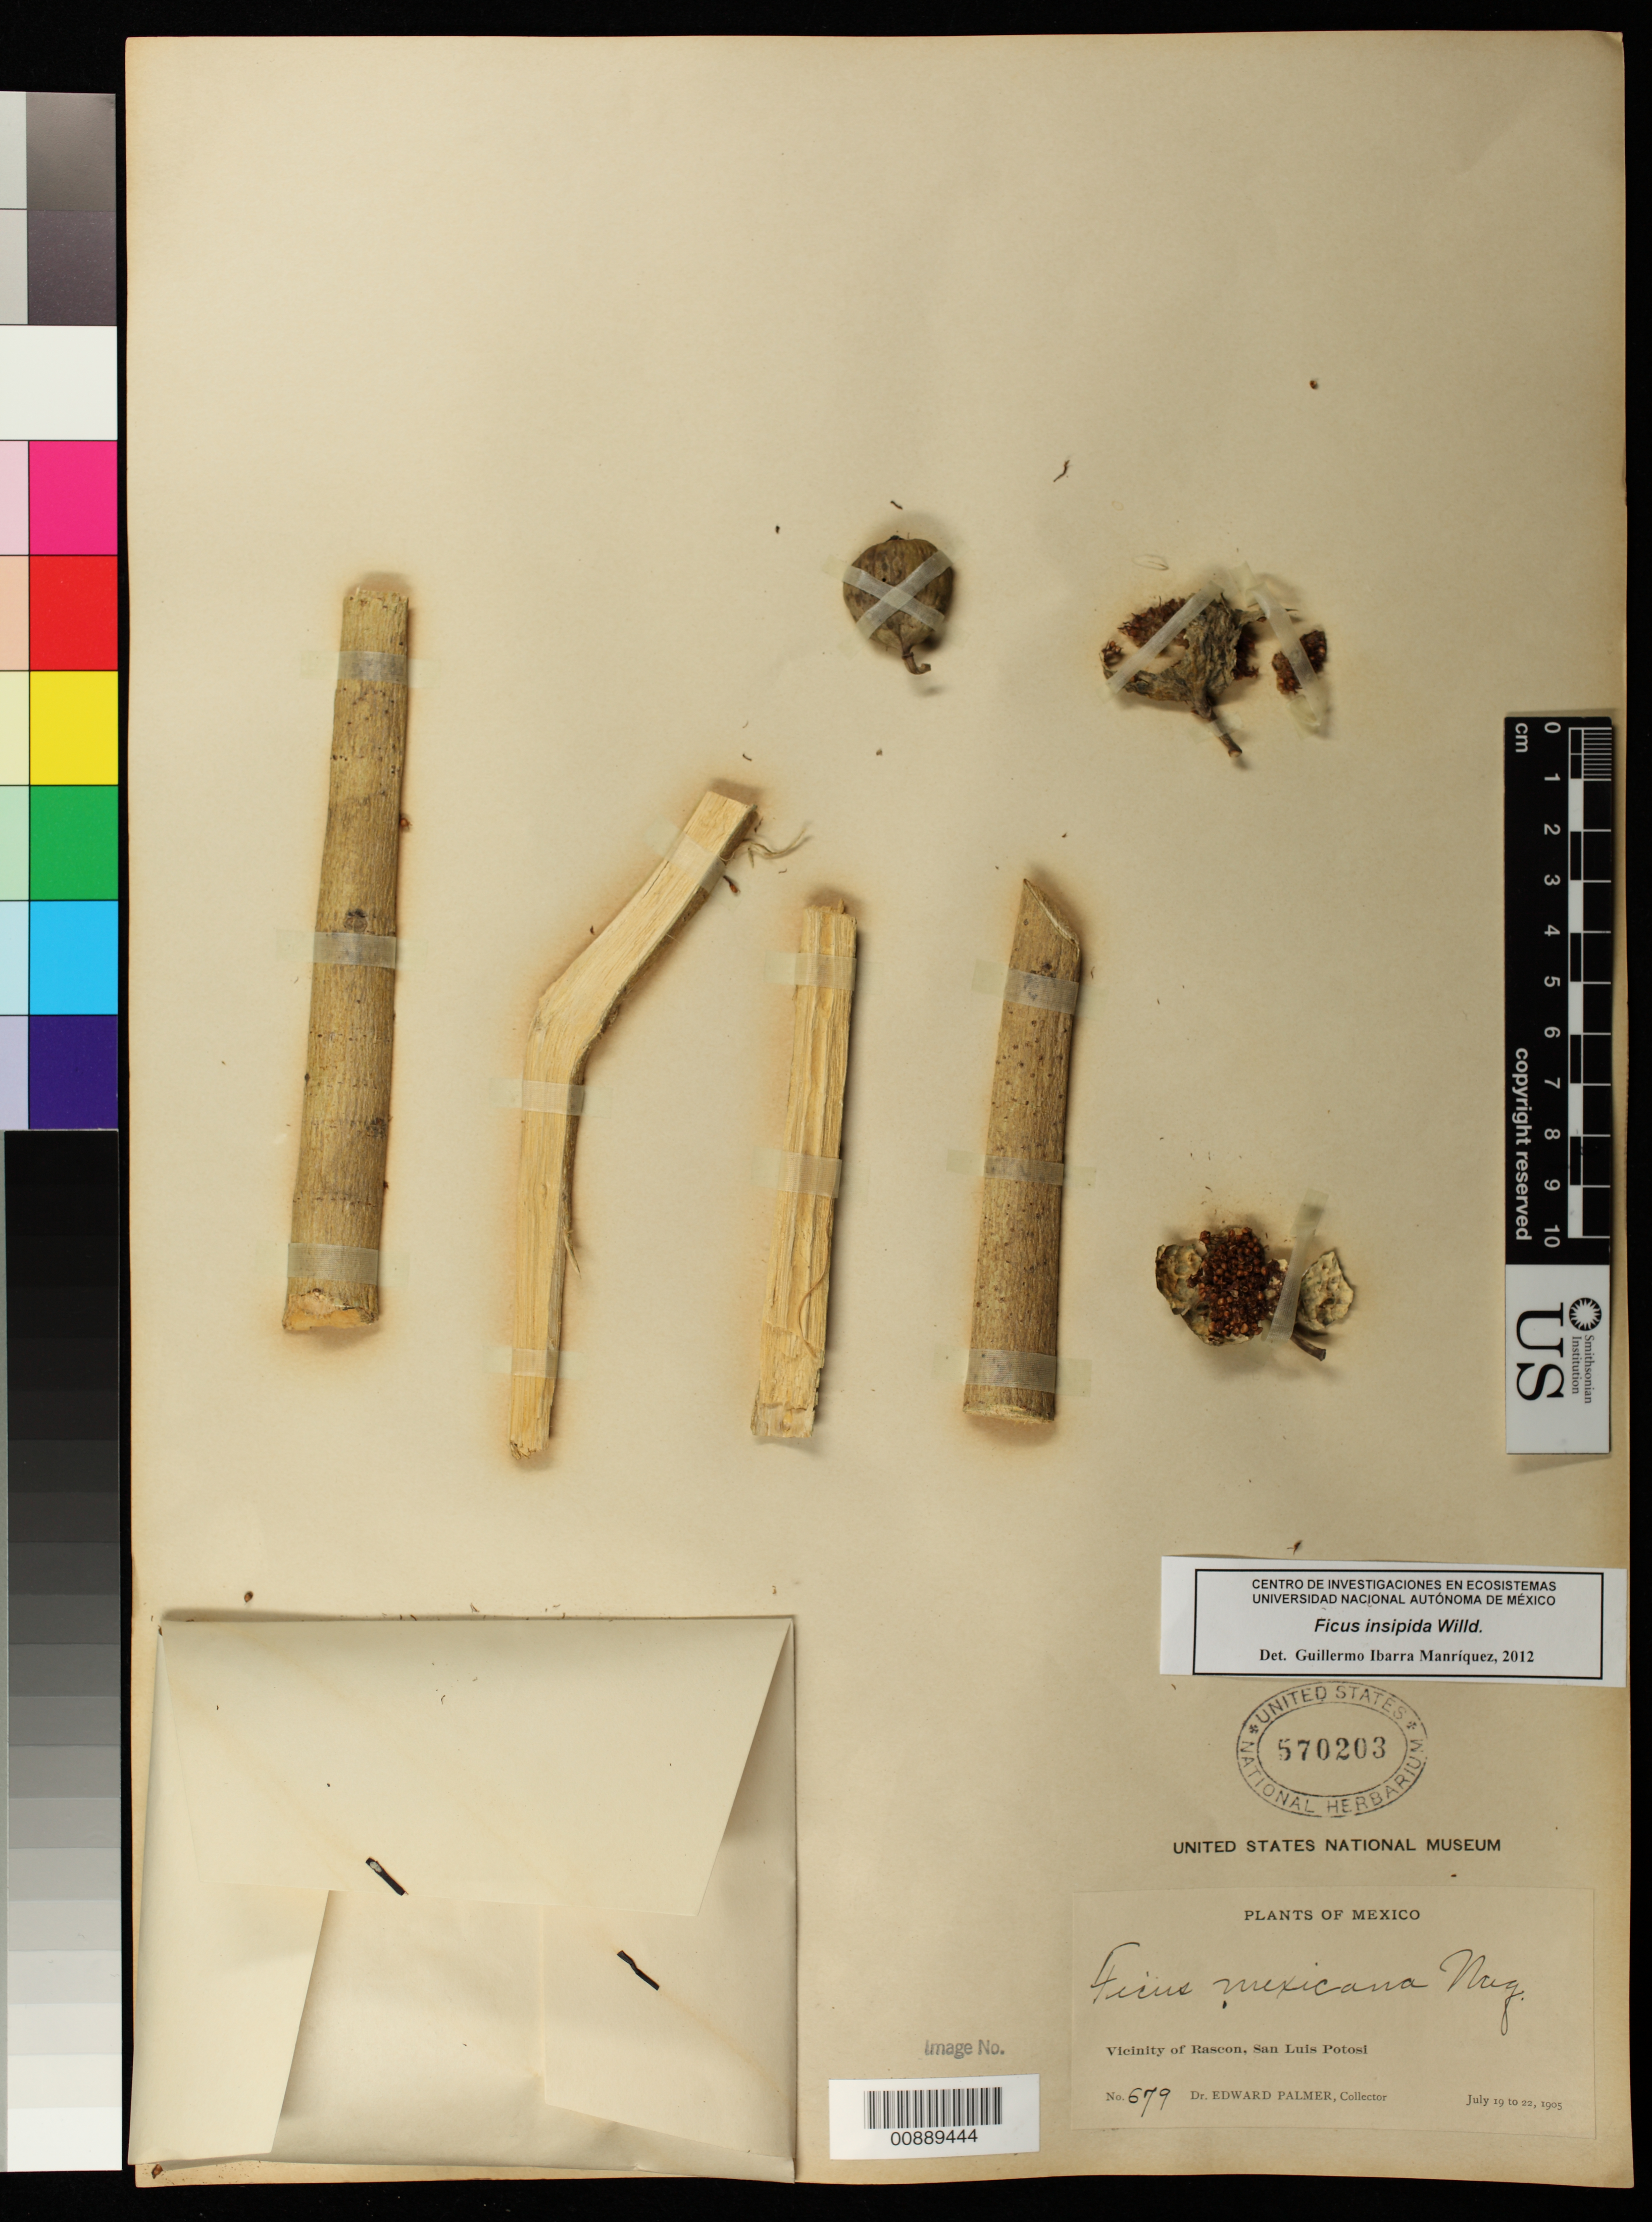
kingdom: Plantae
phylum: Tracheophyta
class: Magnoliopsida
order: Rosales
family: Moraceae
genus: Ficus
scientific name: Ficus insipida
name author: Willd.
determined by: Manriquez, G. I.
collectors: E. Palmer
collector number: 679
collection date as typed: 19 Jul 1905 to 22 Jul 1905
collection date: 1905-07-19/1905-07-22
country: Mexico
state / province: San Luis Potosí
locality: Vicinity of Rascón, San Luis Potosí.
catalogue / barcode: US 570203